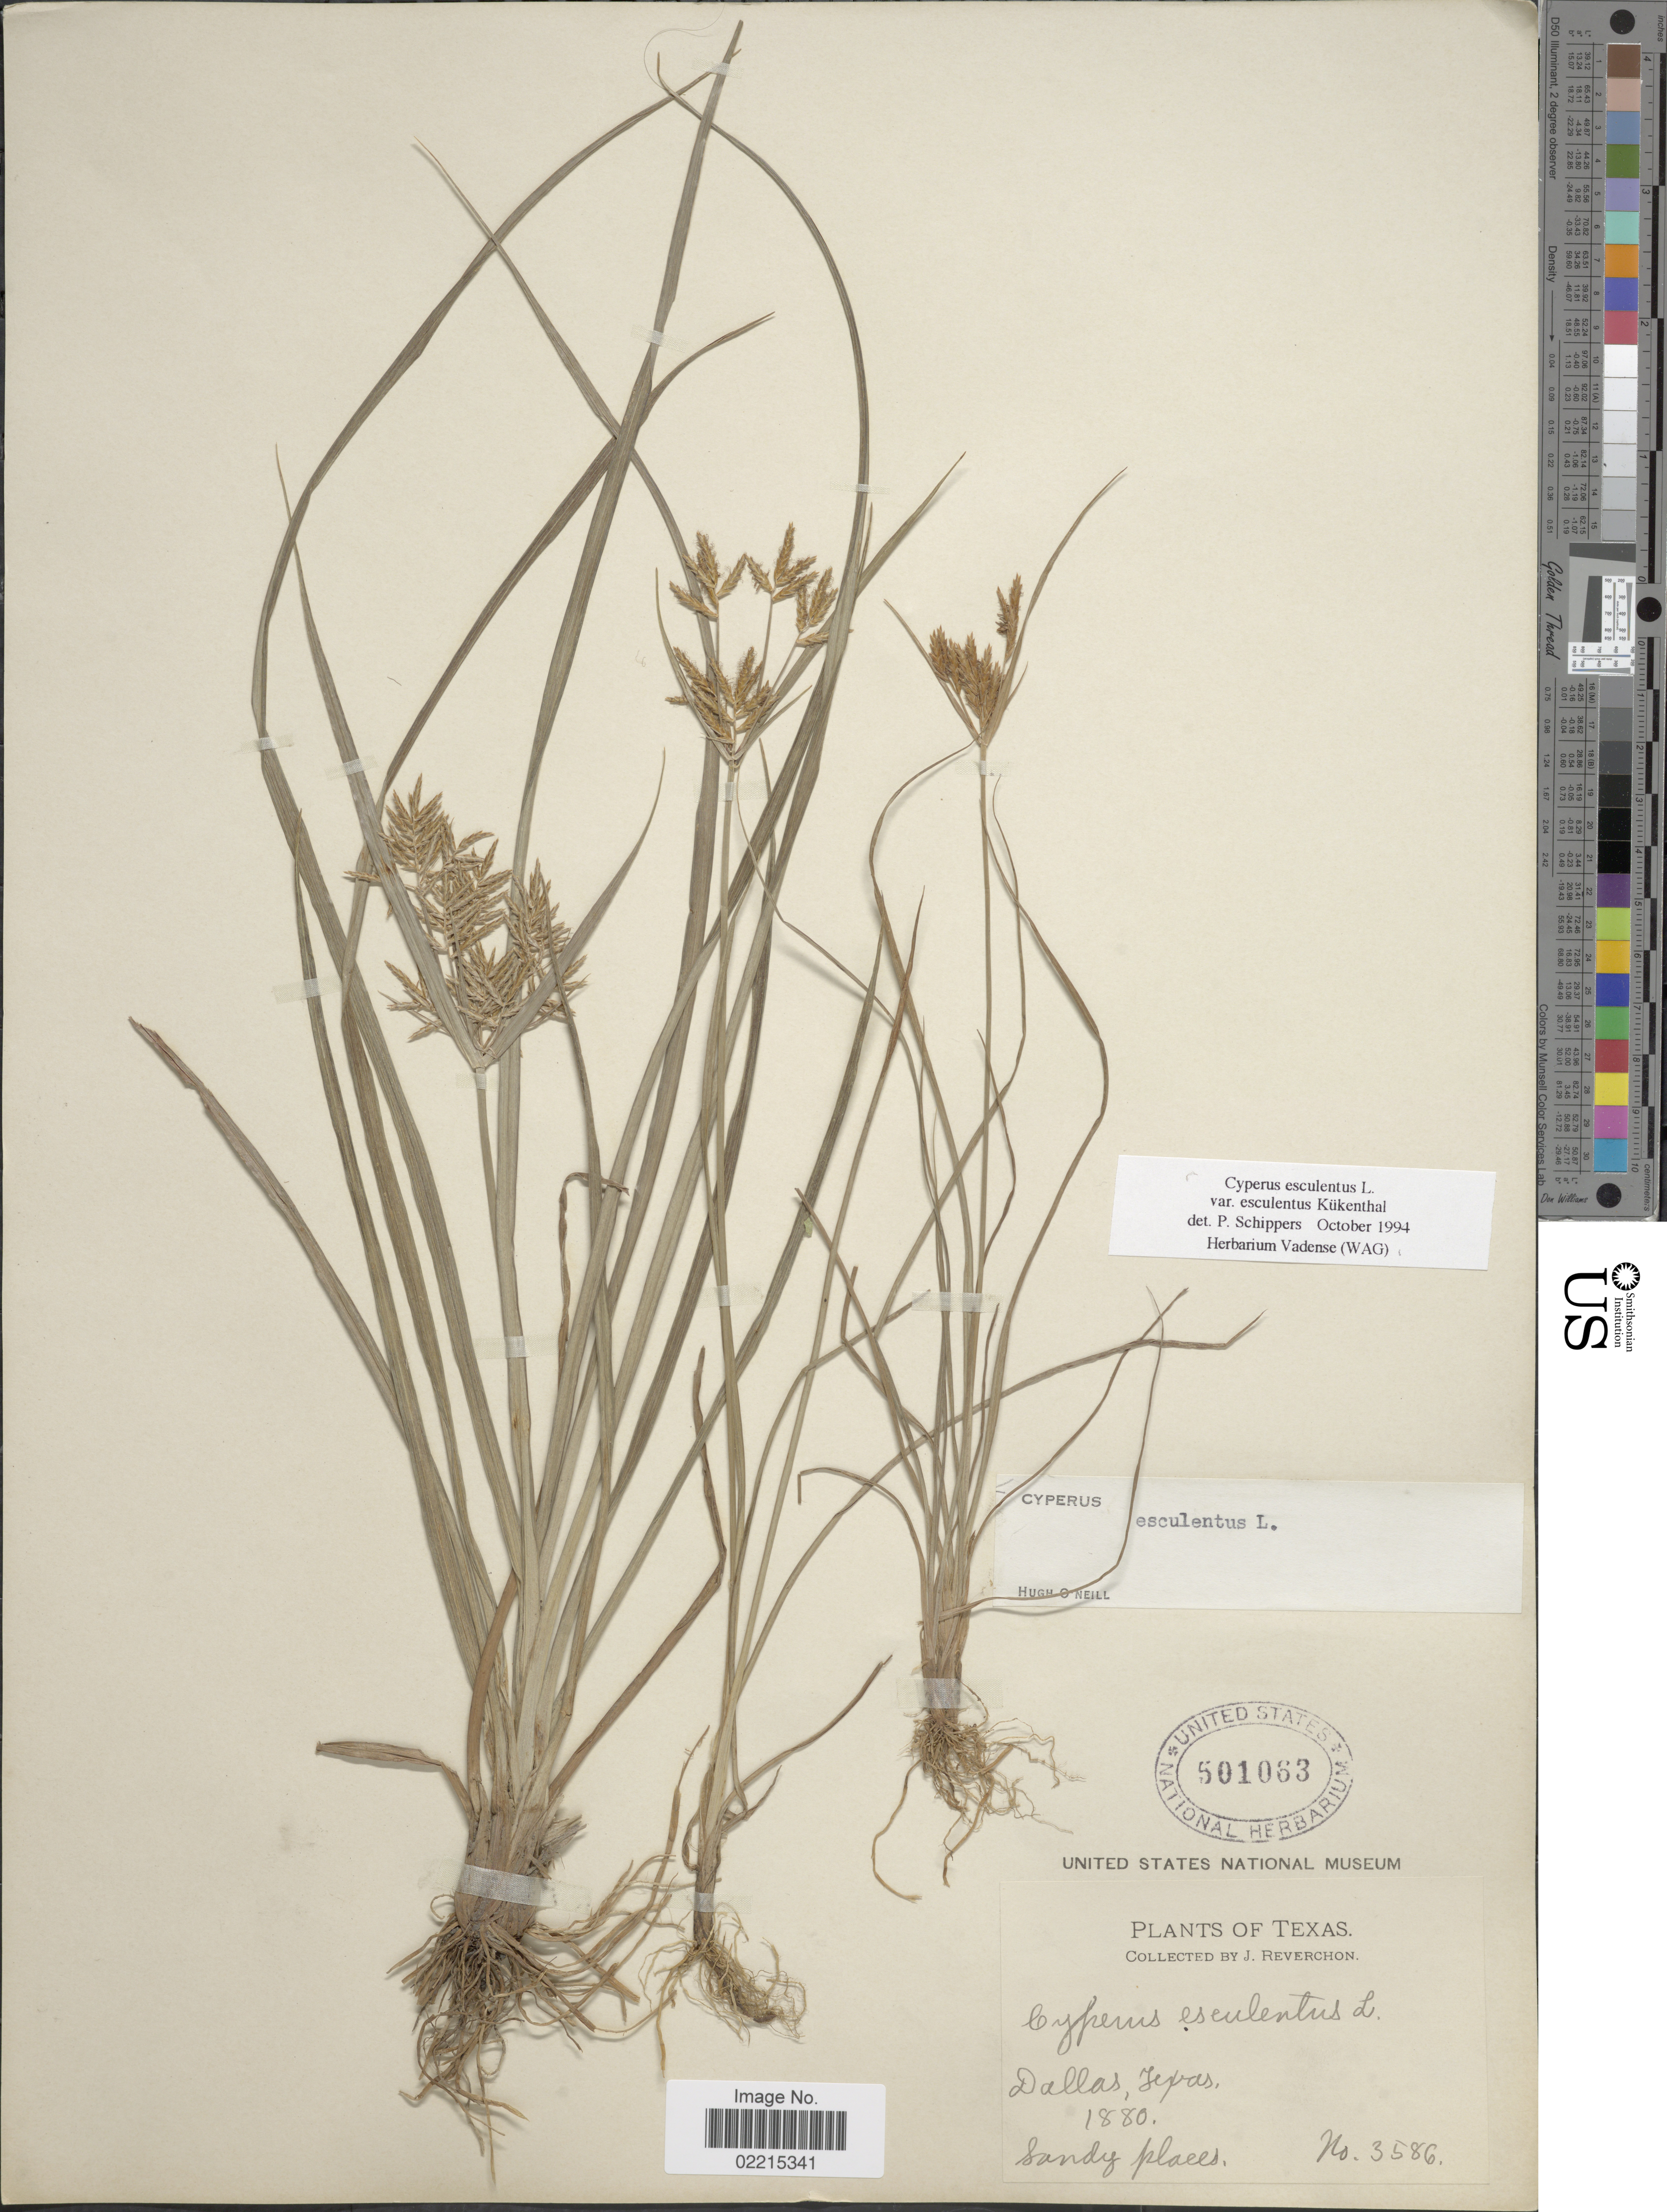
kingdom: Plantae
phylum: Tracheophyta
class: Liliopsida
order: Poales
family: Cyperaceae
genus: Cyperus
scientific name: Cyperus esculentus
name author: L.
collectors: J. Reverchon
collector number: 3586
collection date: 1880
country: United States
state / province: Texas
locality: Dallas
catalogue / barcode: US 501063